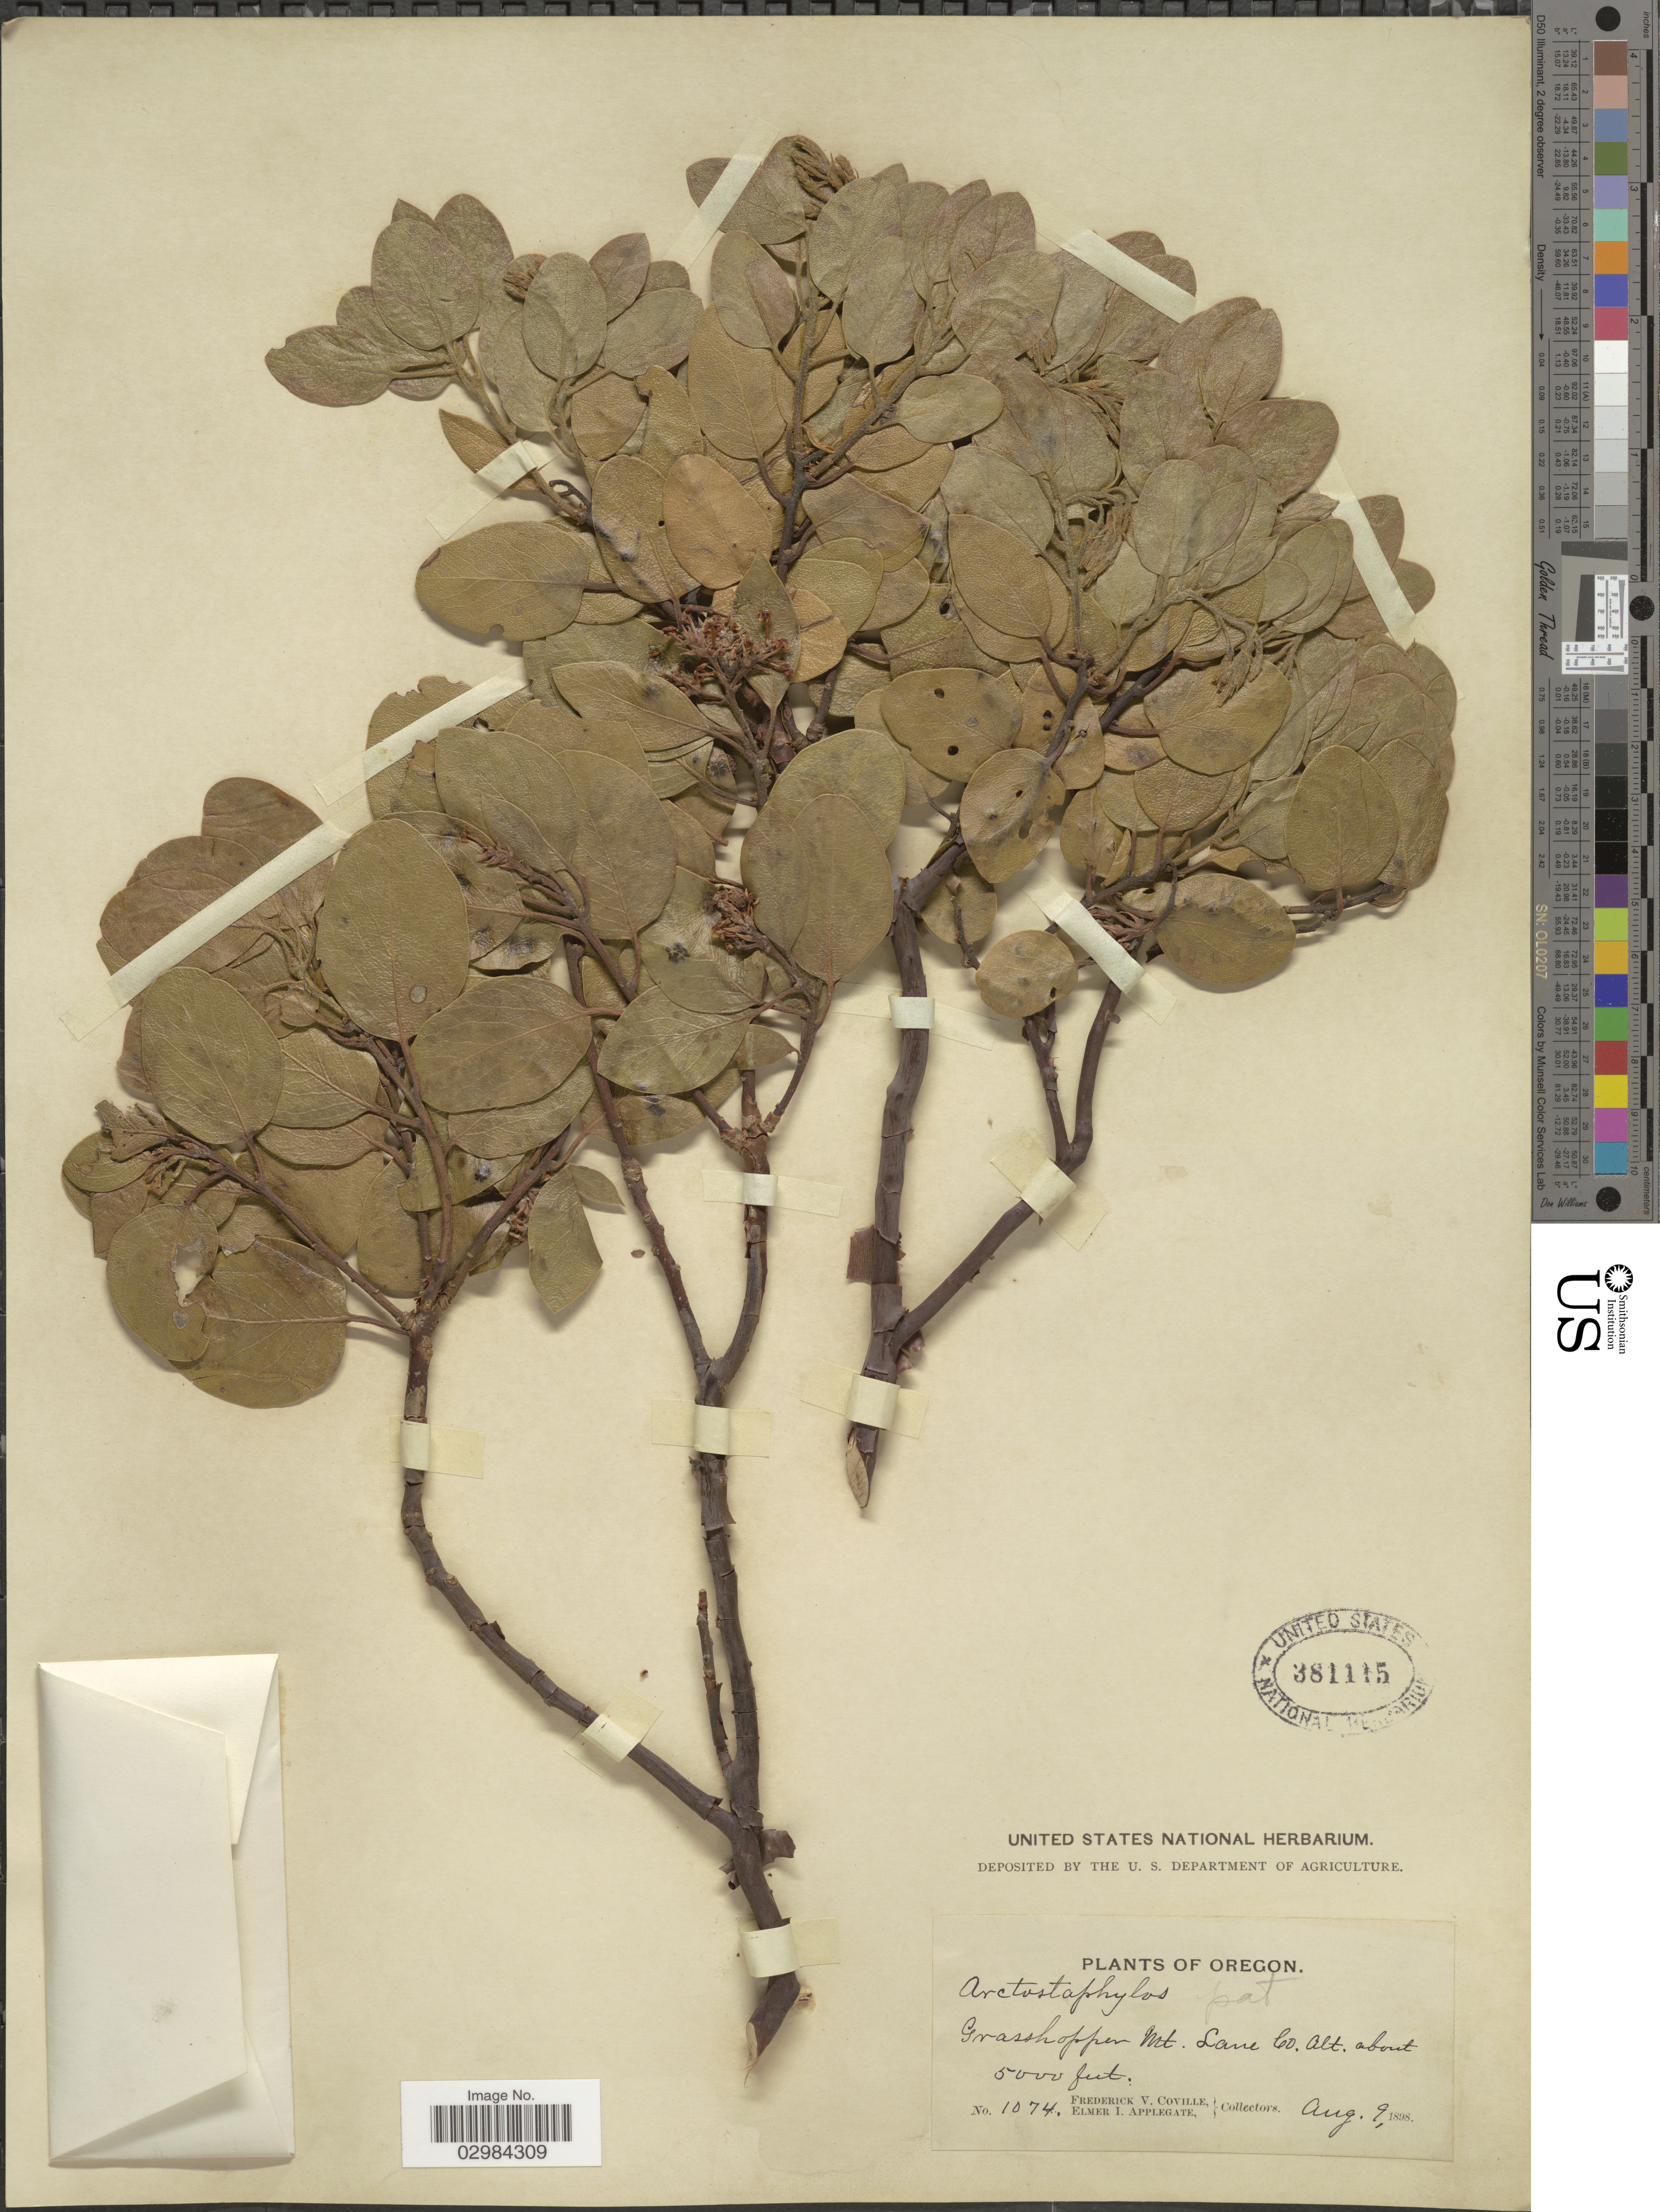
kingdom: Plantae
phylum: Tracheophyta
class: Magnoliopsida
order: Ericales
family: Ericaceae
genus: Arctostaphylos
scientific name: Arctostaphylos patula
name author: Greene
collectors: F. V. Coville & E. I. Applegate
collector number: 1074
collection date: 1898-08-09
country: United States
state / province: Oregon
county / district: Lane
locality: Grasshopper Mt. Lane Co.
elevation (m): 1524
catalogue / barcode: US 381115